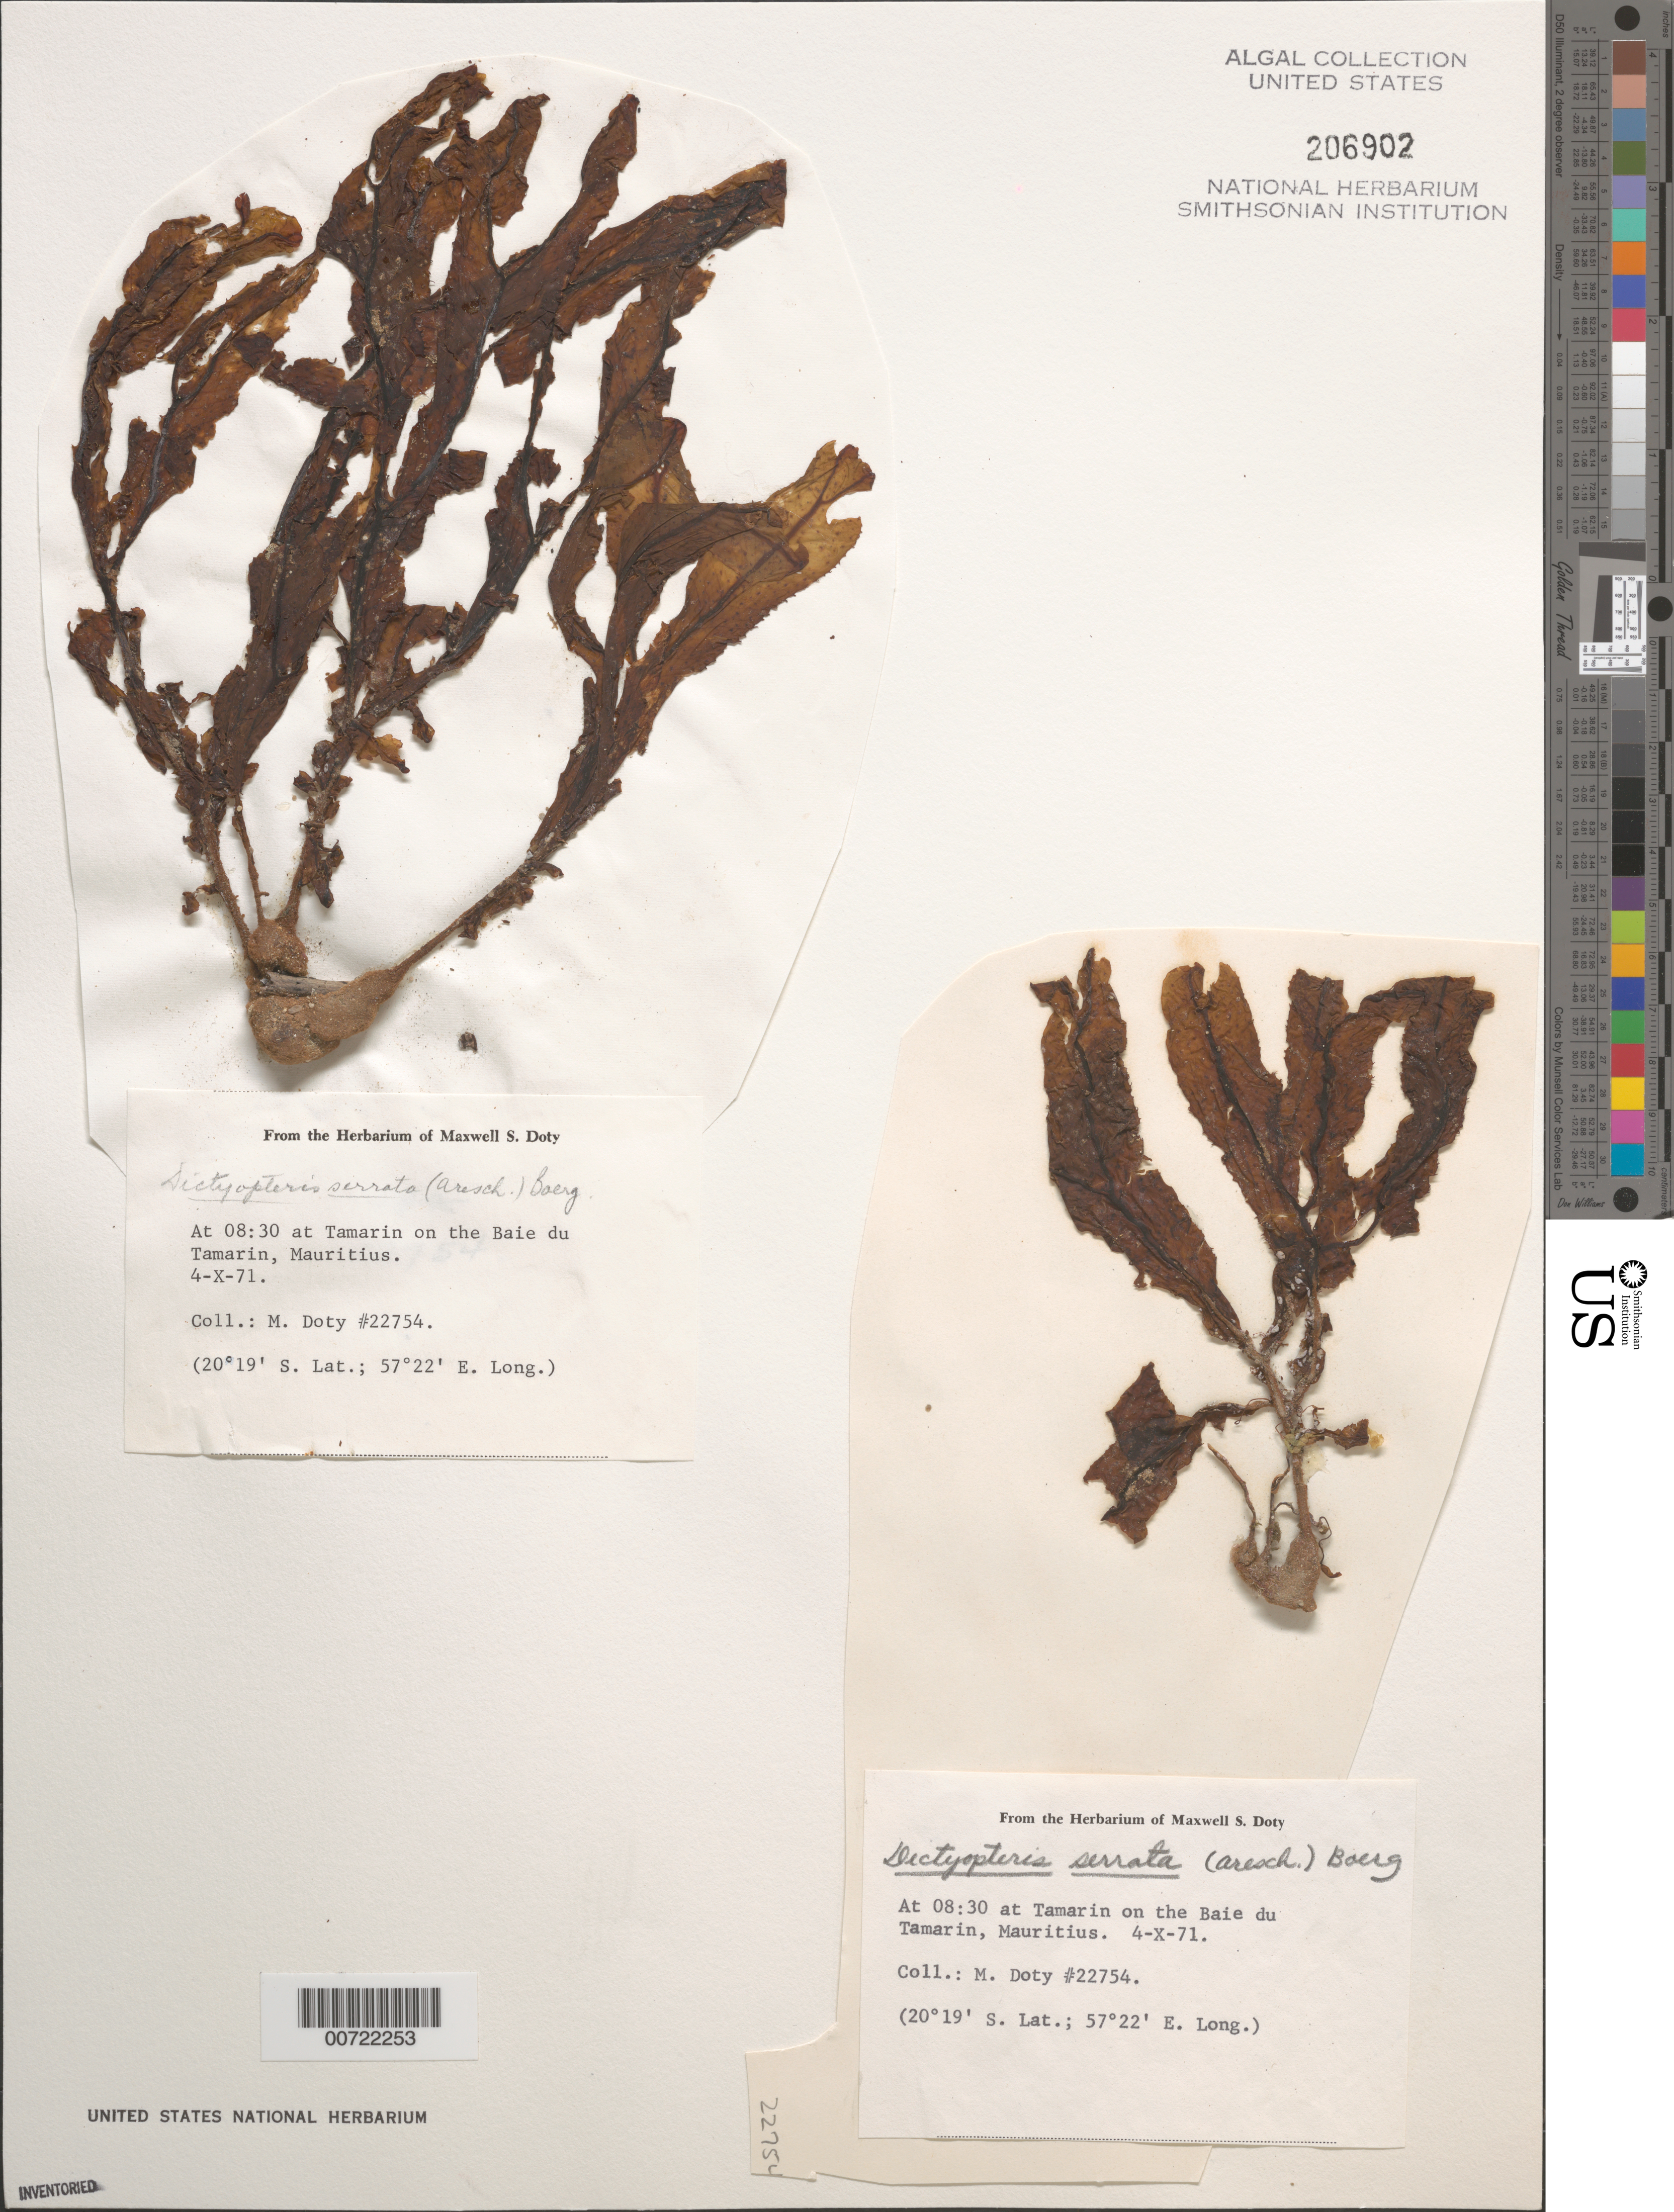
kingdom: Chromista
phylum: Ochrophyta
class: Phaeophyceae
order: Dictyotales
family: Dictyotaceae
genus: Dictyopteris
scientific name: Dictyopteris serrata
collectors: M. S. Doty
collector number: MSD 22754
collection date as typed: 04 Oct 1971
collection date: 1971-10-04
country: Mauritius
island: Mauritius Island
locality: Tamarin, Baie du Tamarin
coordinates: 20 19' S, 57 22' E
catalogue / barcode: US 206902